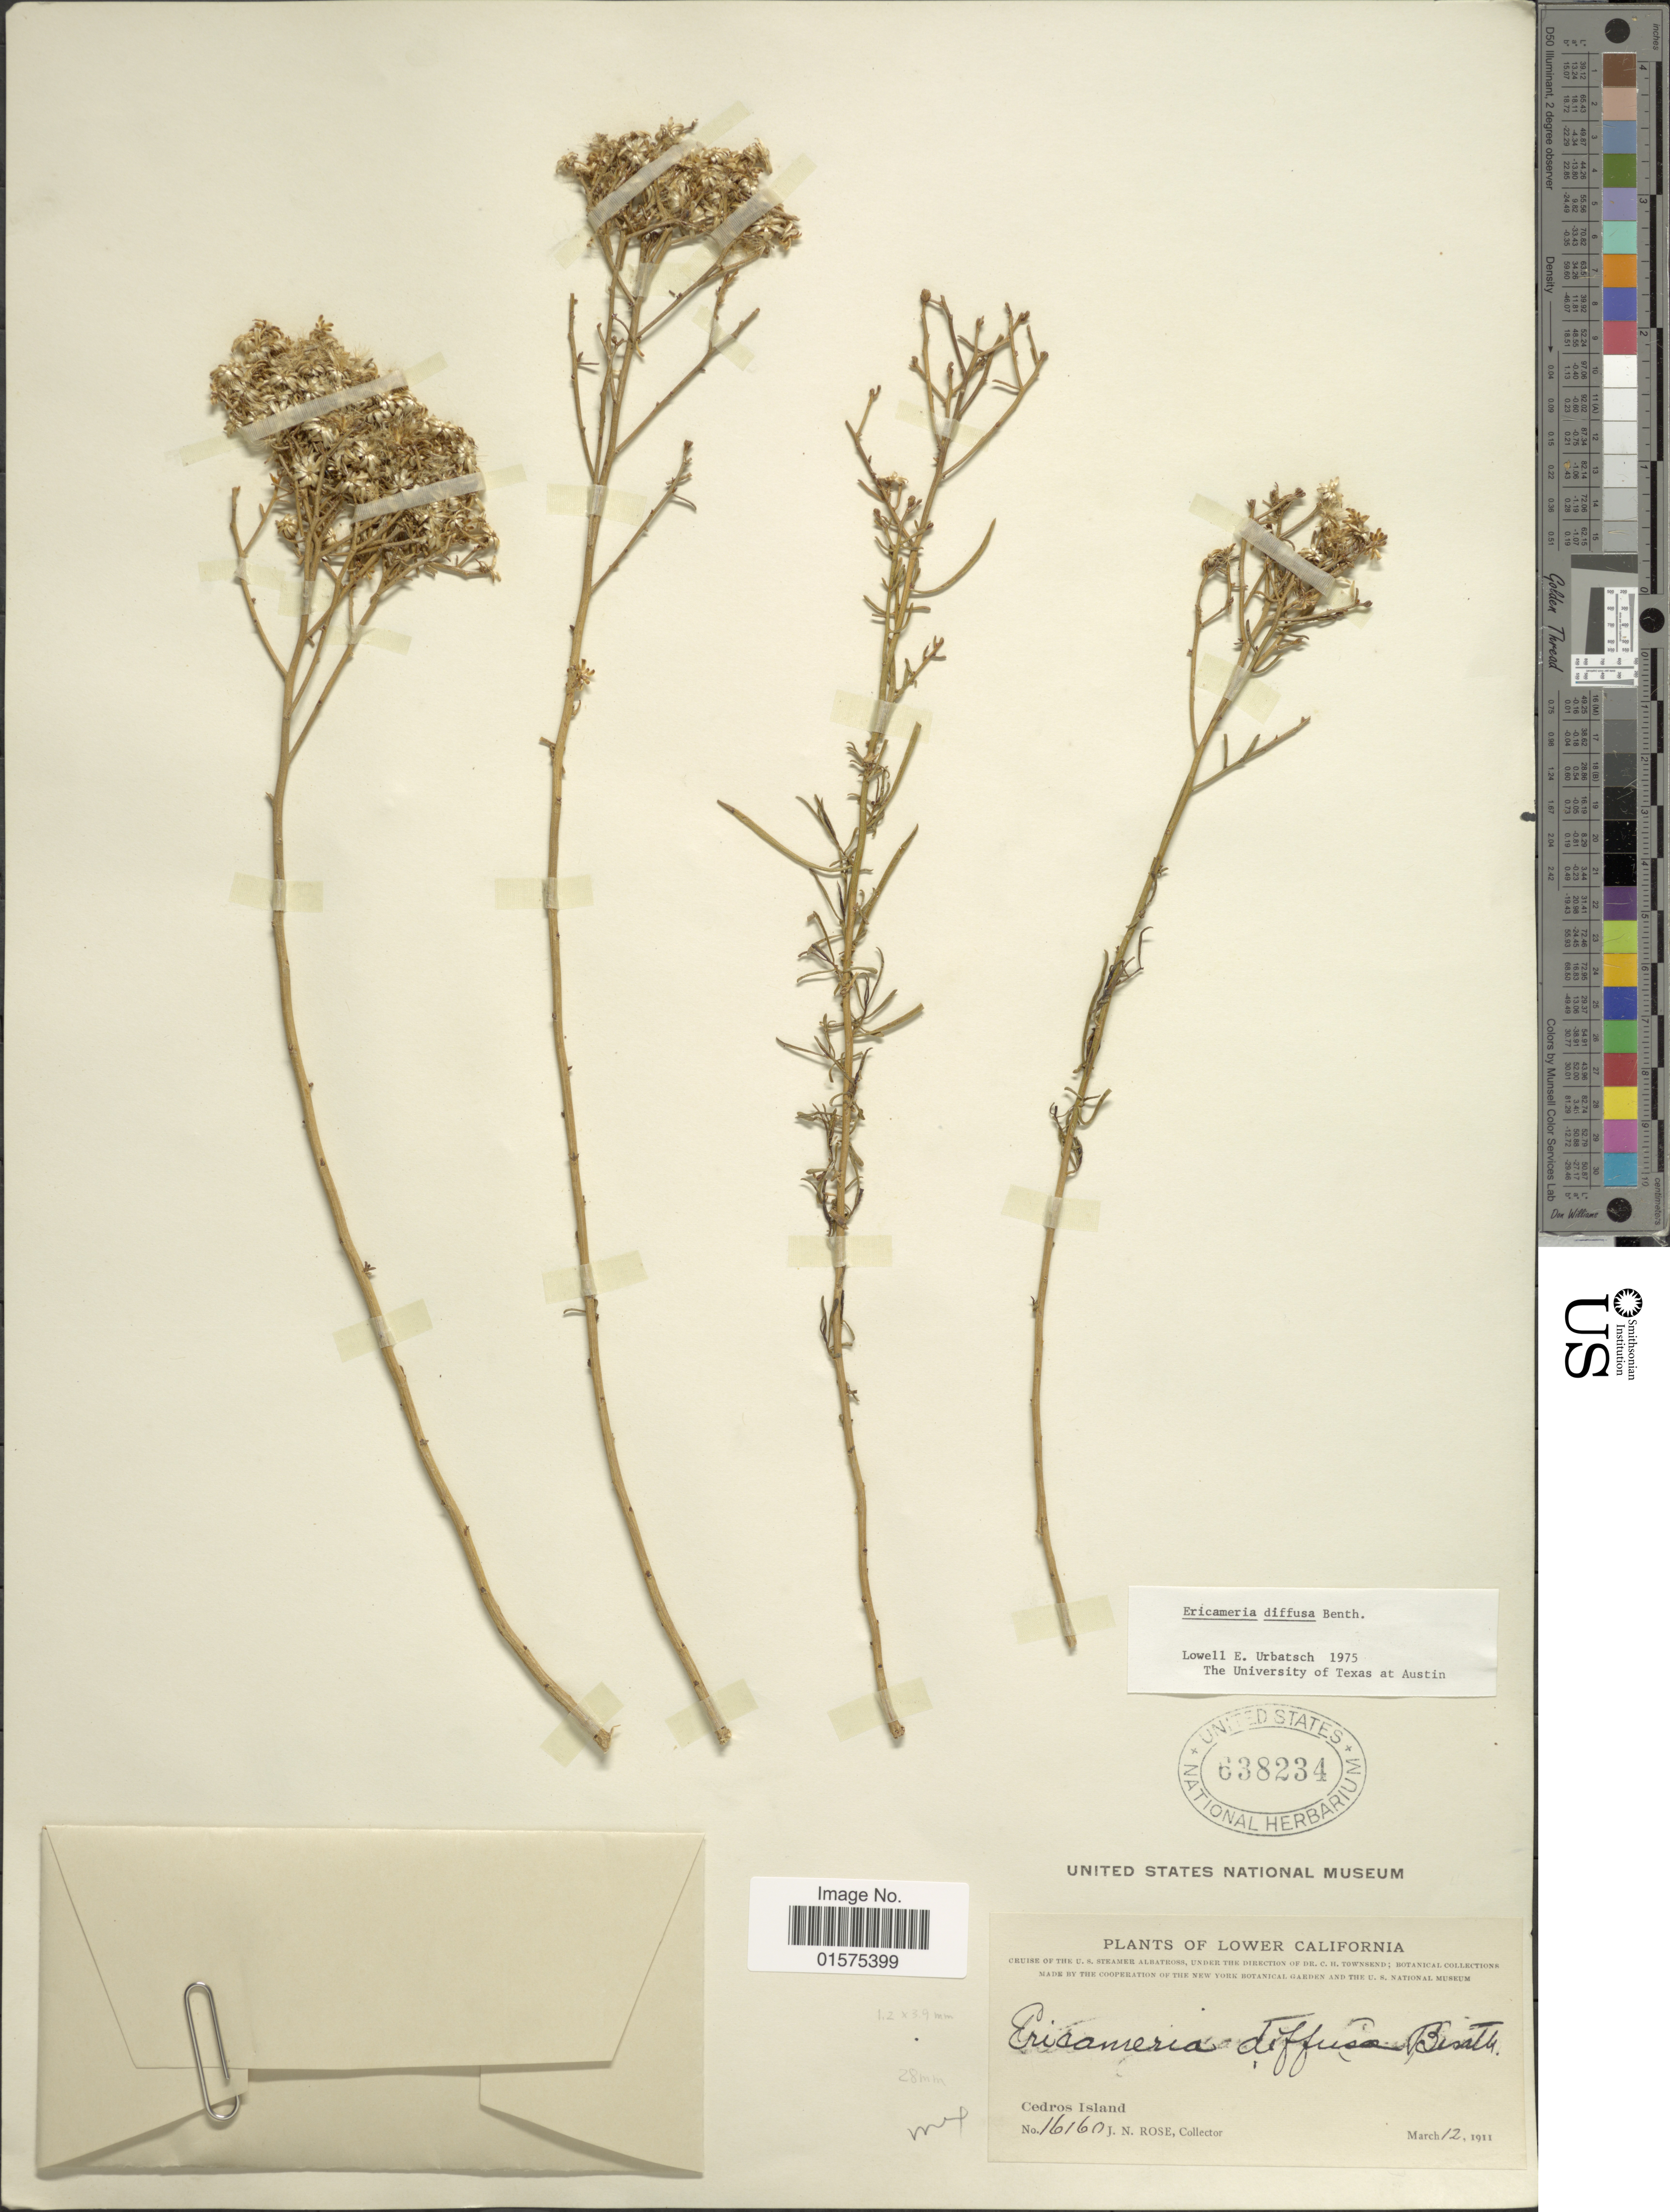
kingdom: Plantae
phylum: Tracheophyta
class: Magnoliopsida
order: Asterales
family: Asteraceae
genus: Xylothamia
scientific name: Xylothamia diffusa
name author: (Benth.) G.L. Nesom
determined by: Urbatsch, Lowell E., Curator (LSU), Louisiana State University (UNITED STATES)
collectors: J. N. Rose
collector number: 16160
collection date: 1911-03-12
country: Mexico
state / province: Baja California Sur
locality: Lower California. Cedros Island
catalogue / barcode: US 638234